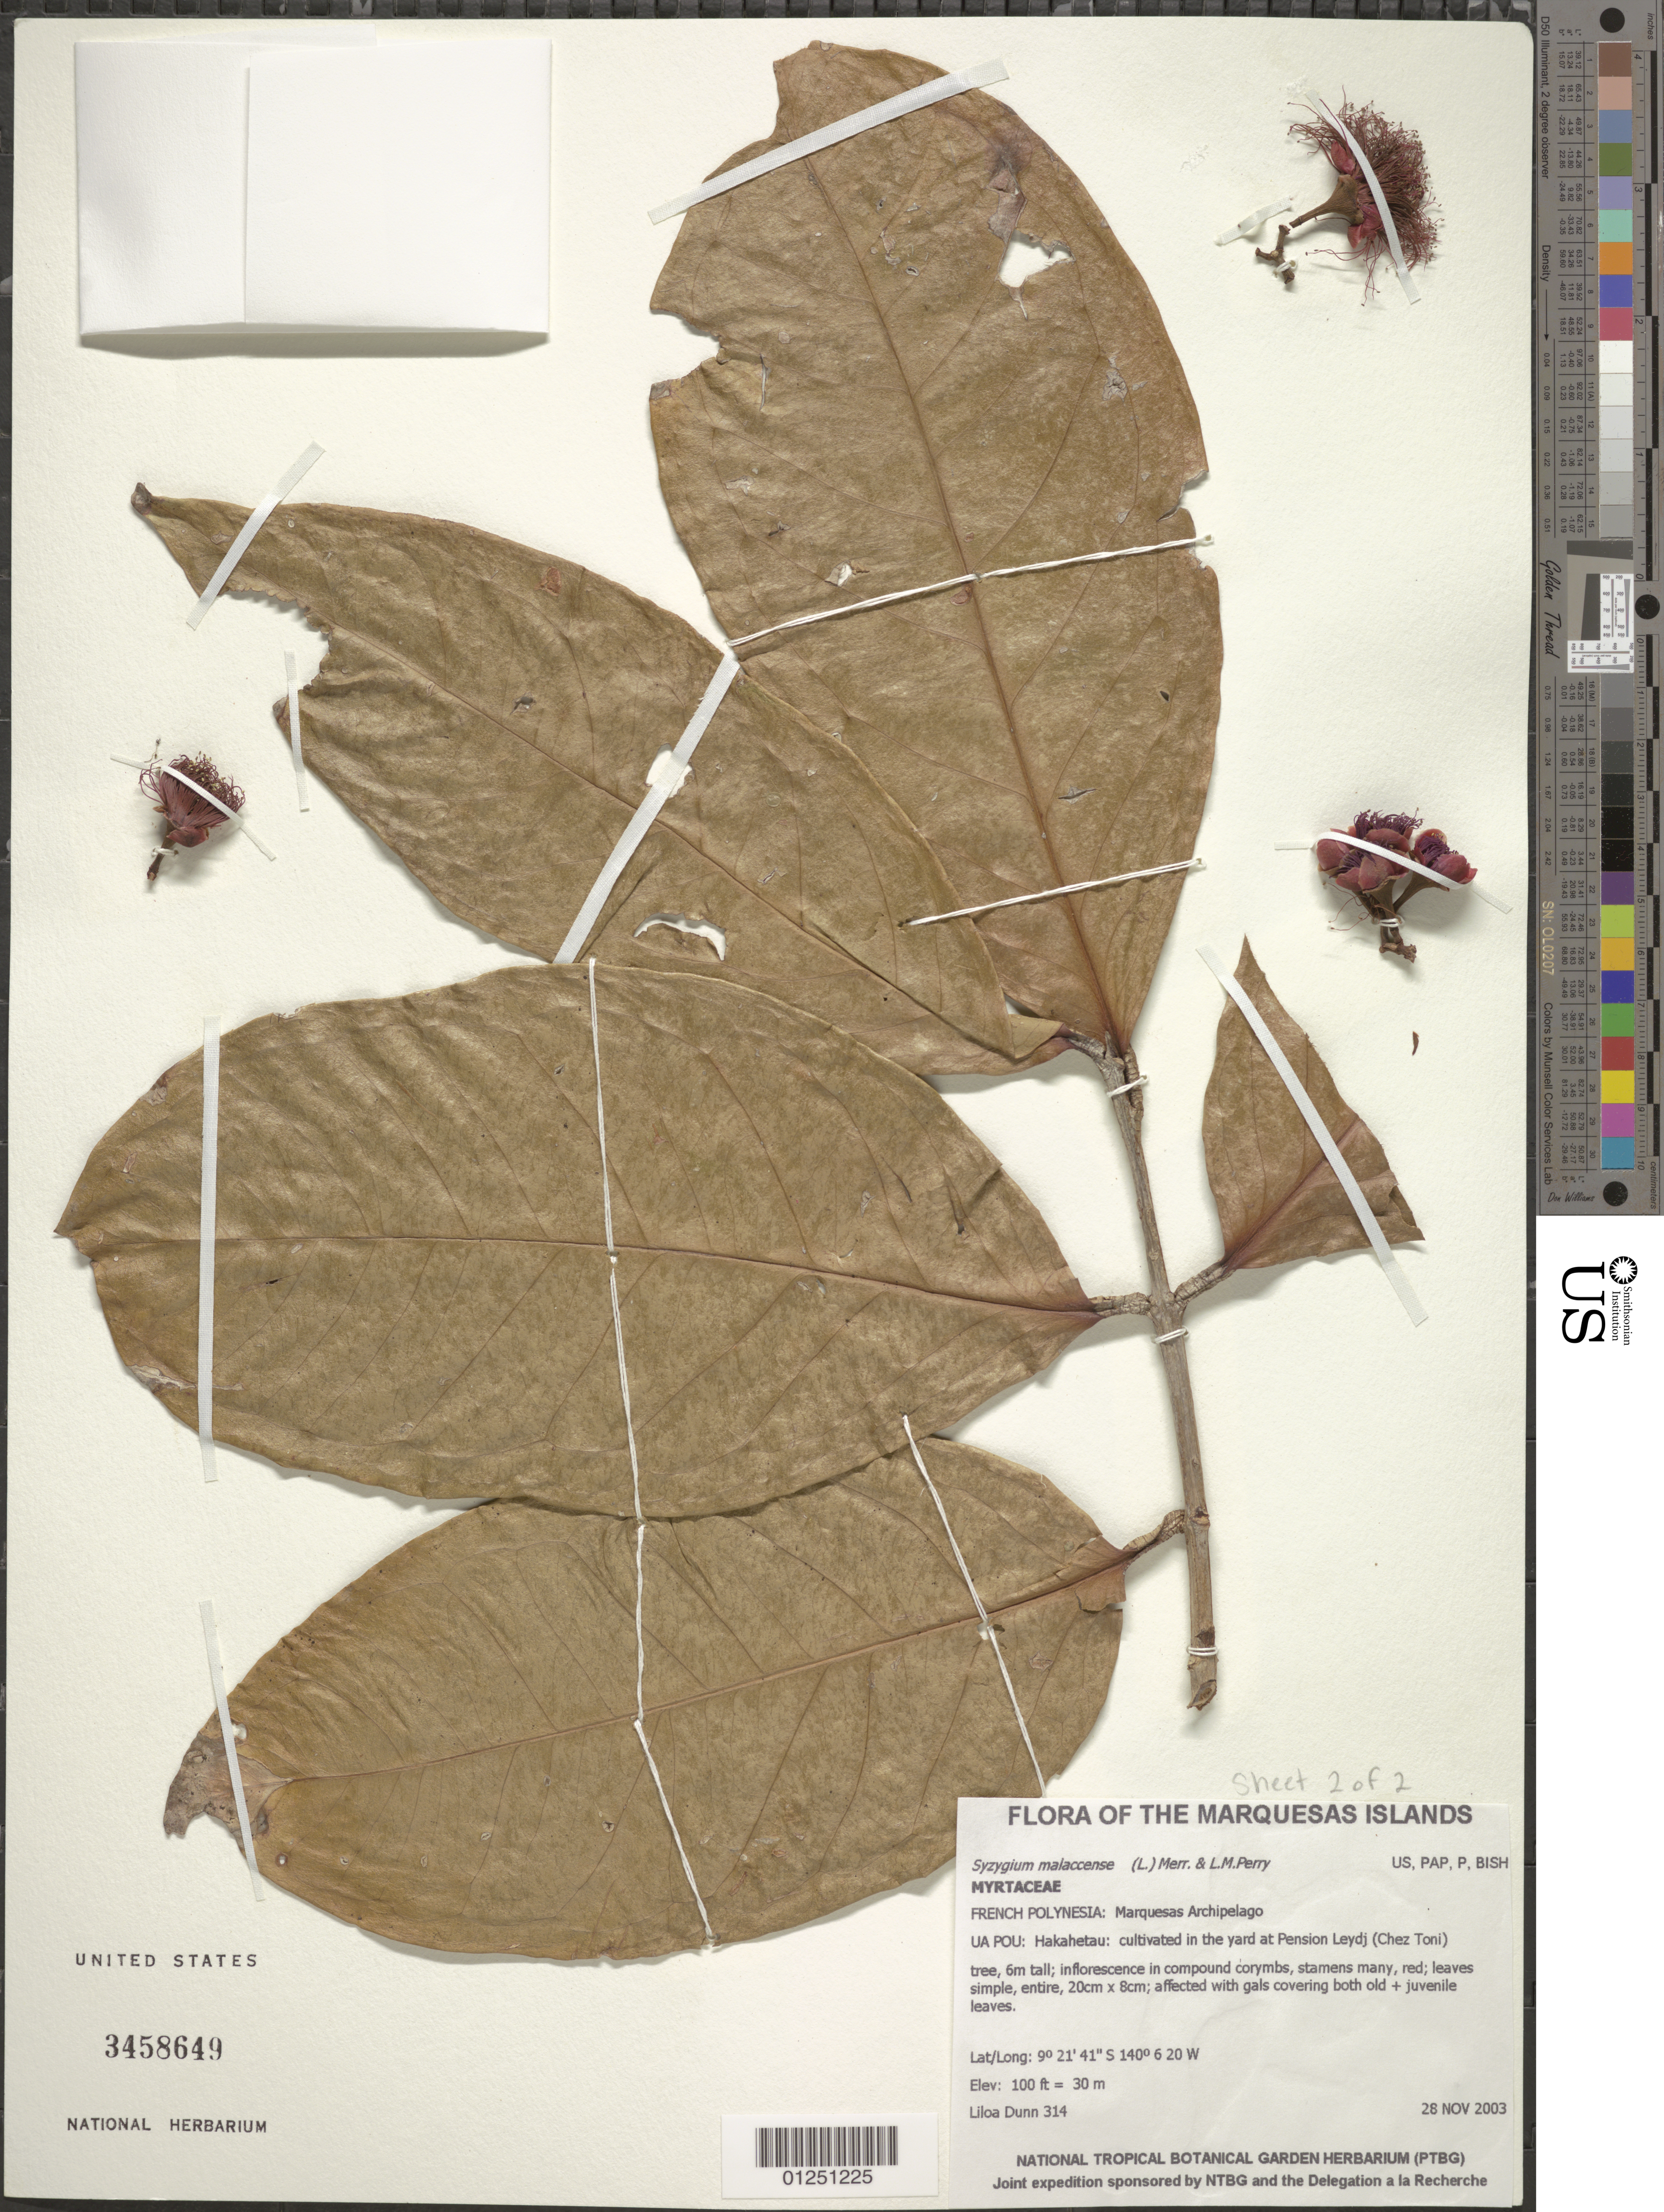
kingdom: Plantae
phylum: Tracheophyta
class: Magnoliopsida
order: Myrtales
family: Myrtaceae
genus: Syzygium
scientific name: Syzygium malaccense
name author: (L.) Merr. & L.M. Perry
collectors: L. Dunn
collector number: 314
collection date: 2003-11-28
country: French Polynesia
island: Ua Pou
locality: Hakahetau: cultivated in the yard at Pension Leydj (Chez Toni)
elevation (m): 30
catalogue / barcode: US 3458649